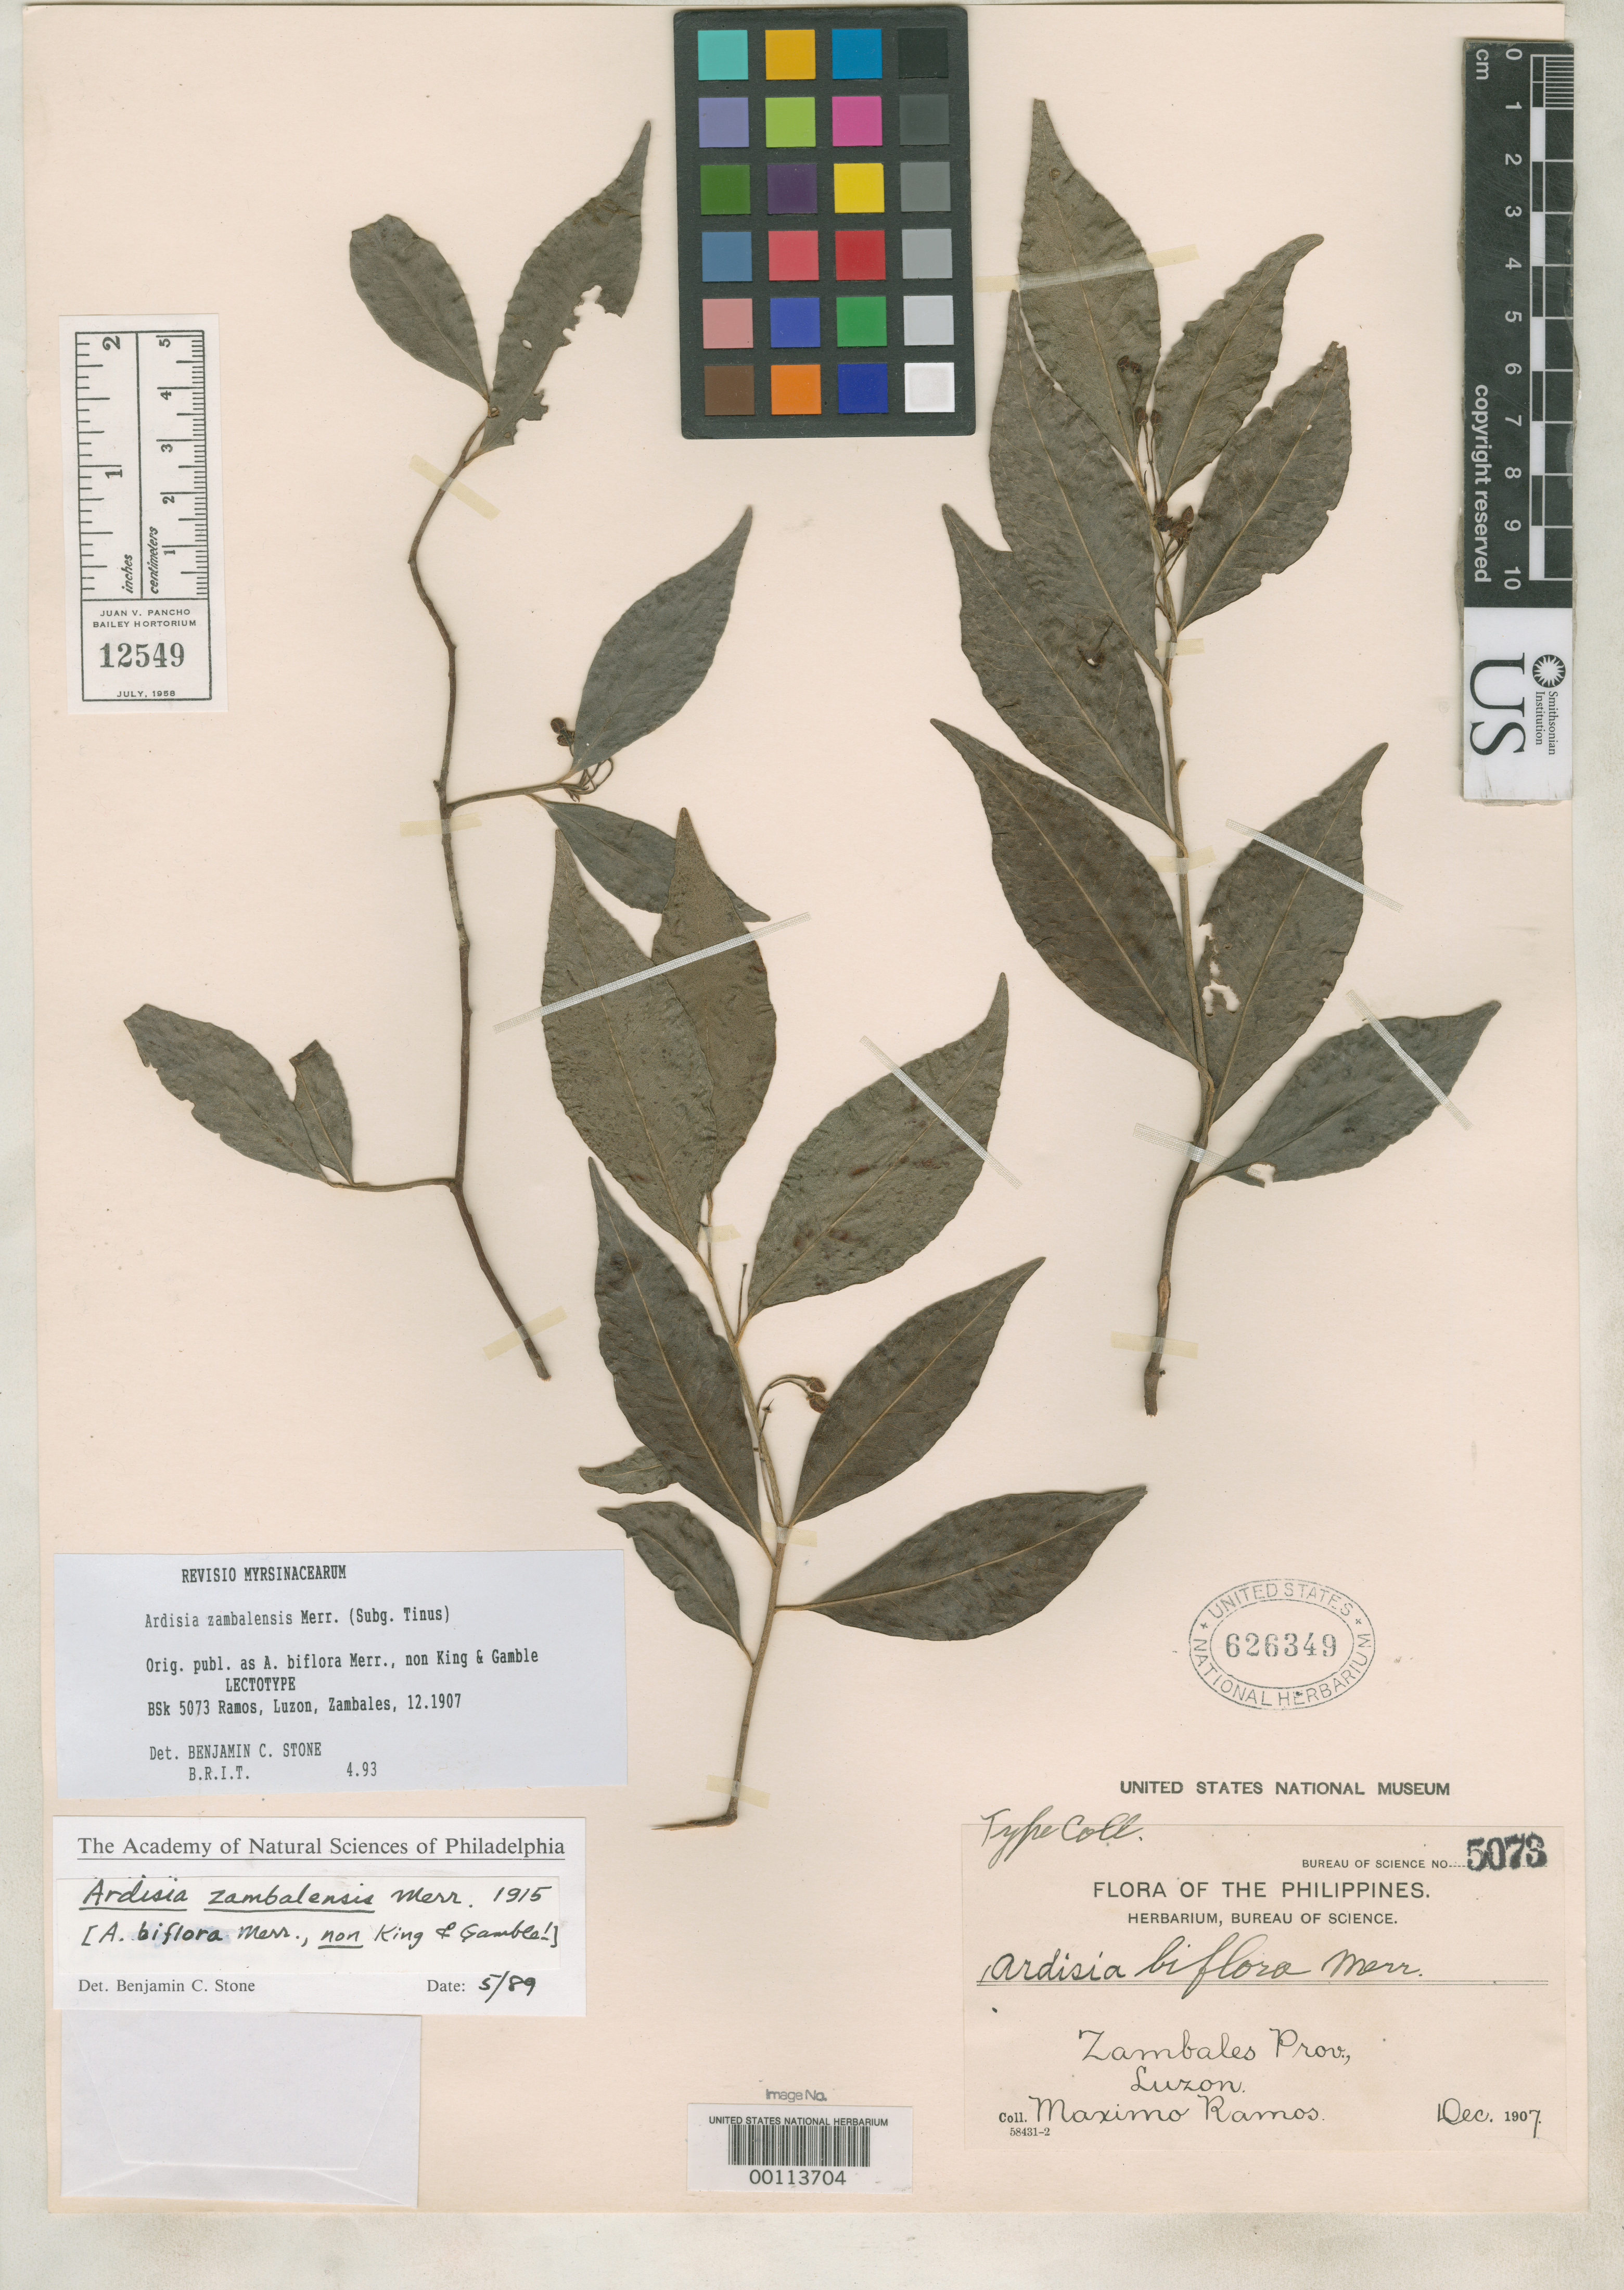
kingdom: Plantae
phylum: Tracheophyta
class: Magnoliopsida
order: Ericales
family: Primulaceae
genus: Ardisia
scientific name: Ardisia biflora Merr., nom. illeg.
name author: Merr.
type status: Isotype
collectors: M. Ramos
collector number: Bur. Sci. 5073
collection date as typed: Dec 1907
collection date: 1907-12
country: Philippines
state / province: Central Luzon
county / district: Zambales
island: Luzon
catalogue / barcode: US 626349